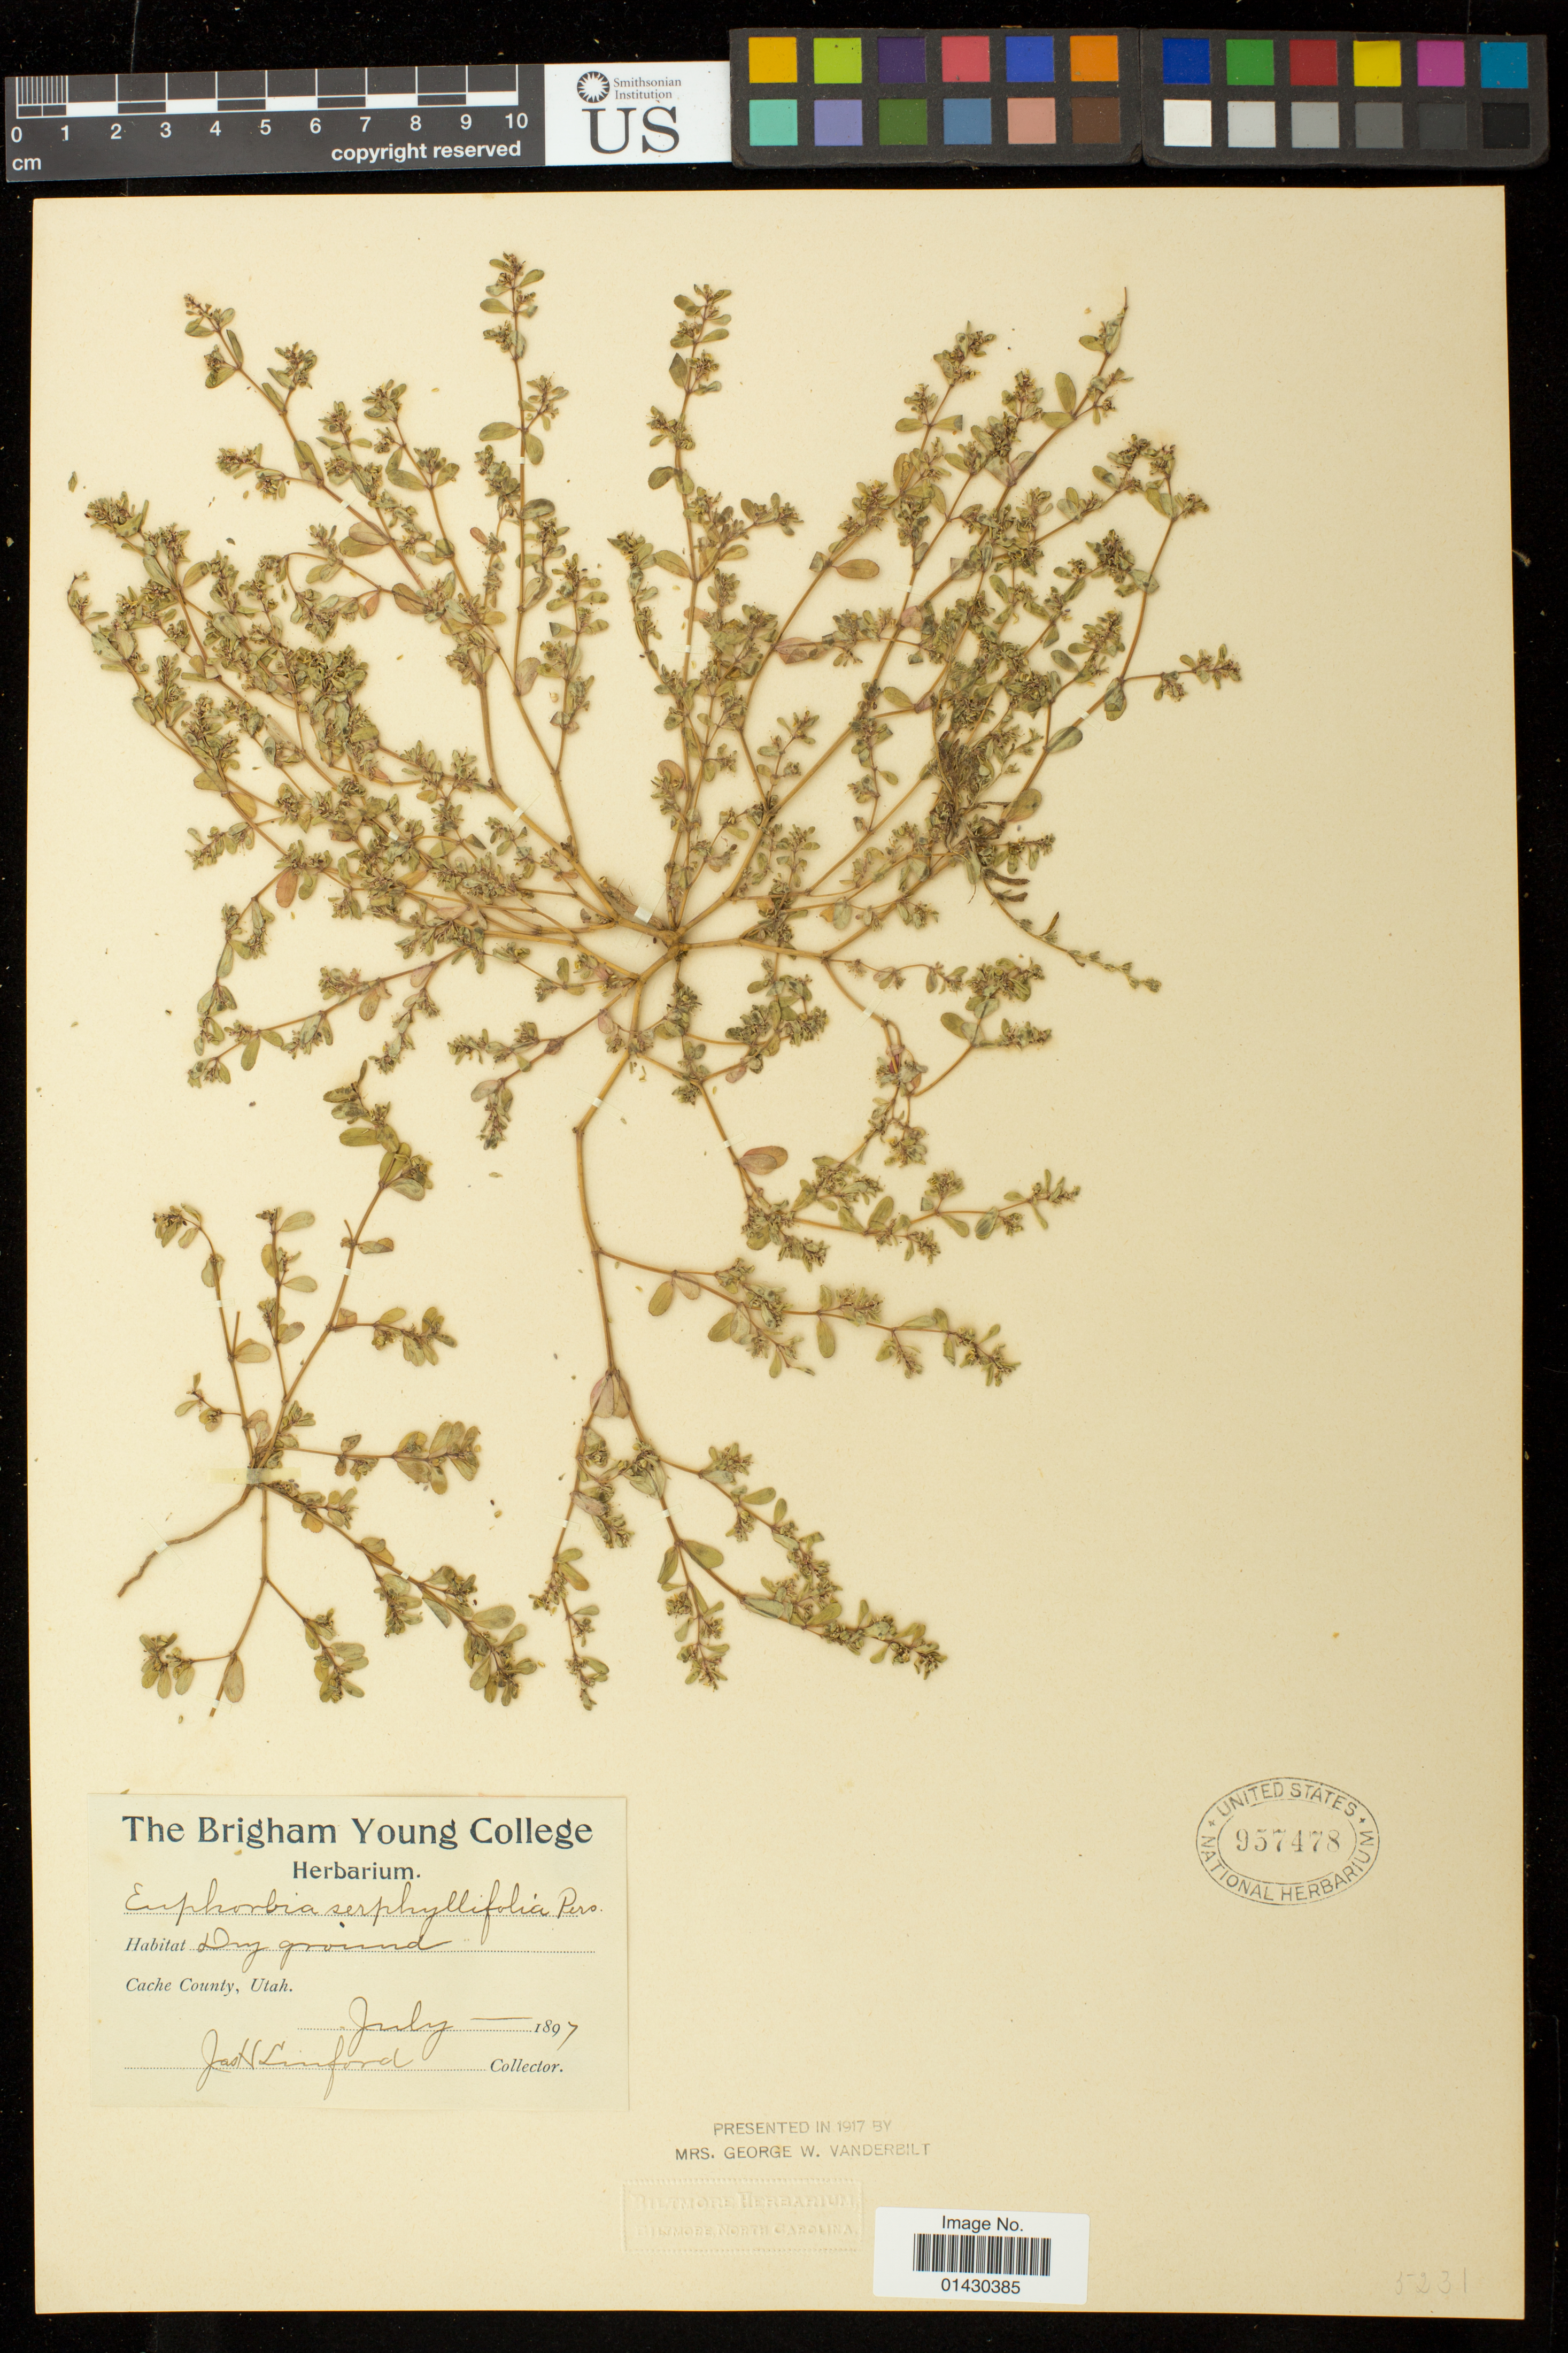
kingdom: Plantae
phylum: Tracheophyta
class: Magnoliopsida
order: Malpighiales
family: Euphorbiaceae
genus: Euphorbia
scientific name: Euphorbia serpillifolia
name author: Pers.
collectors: J. Linford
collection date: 1897-07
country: United States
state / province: Utah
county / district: Cache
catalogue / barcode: US 957478